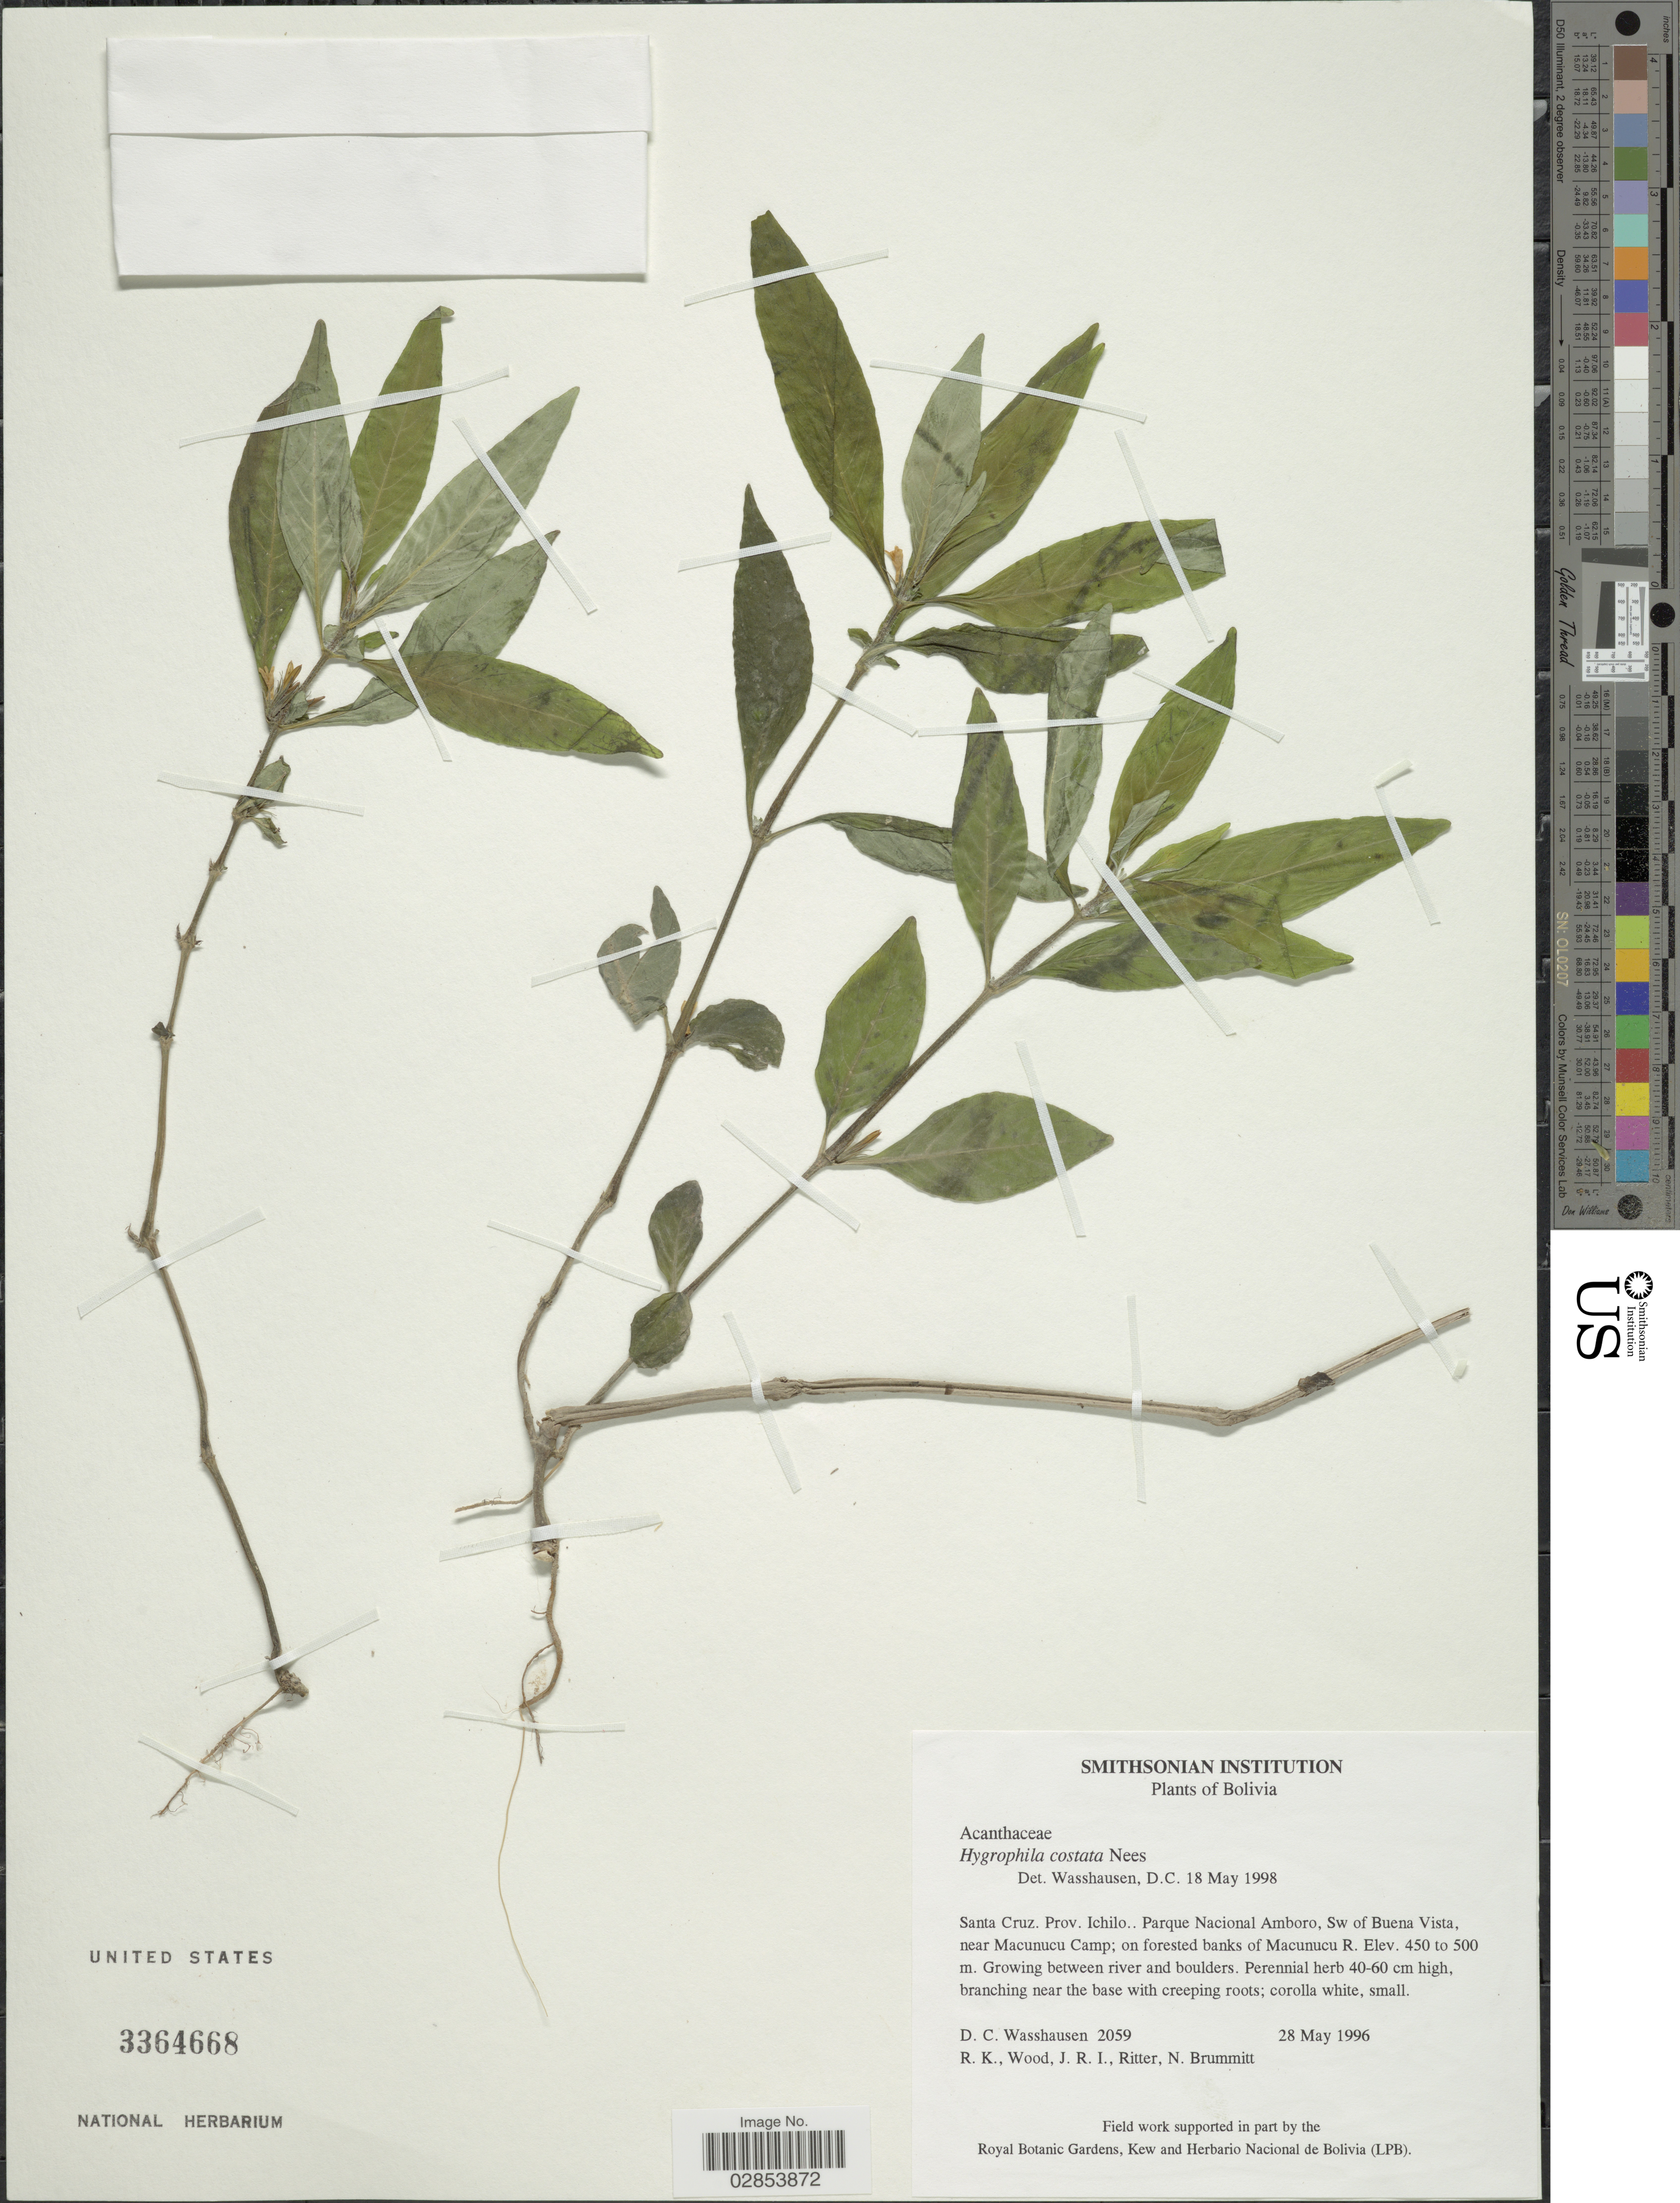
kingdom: Plantae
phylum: Tracheophyta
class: Magnoliopsida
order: Lamiales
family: Acanthaceae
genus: Hygrophila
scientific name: Hygrophila costata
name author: Nees & T. Nees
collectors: D. C. Wasshausen, R. Wood, J. Ritter & N. Brummitt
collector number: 2059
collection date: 1996-05-28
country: Bolivia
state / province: Santa Cruz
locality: Prov. Ichilo. Parque Nacional Amboro, Sw of Buena Vista, near Macunucu Camp; on forested banks of Macunucu R.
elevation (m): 450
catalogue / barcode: US 3364668